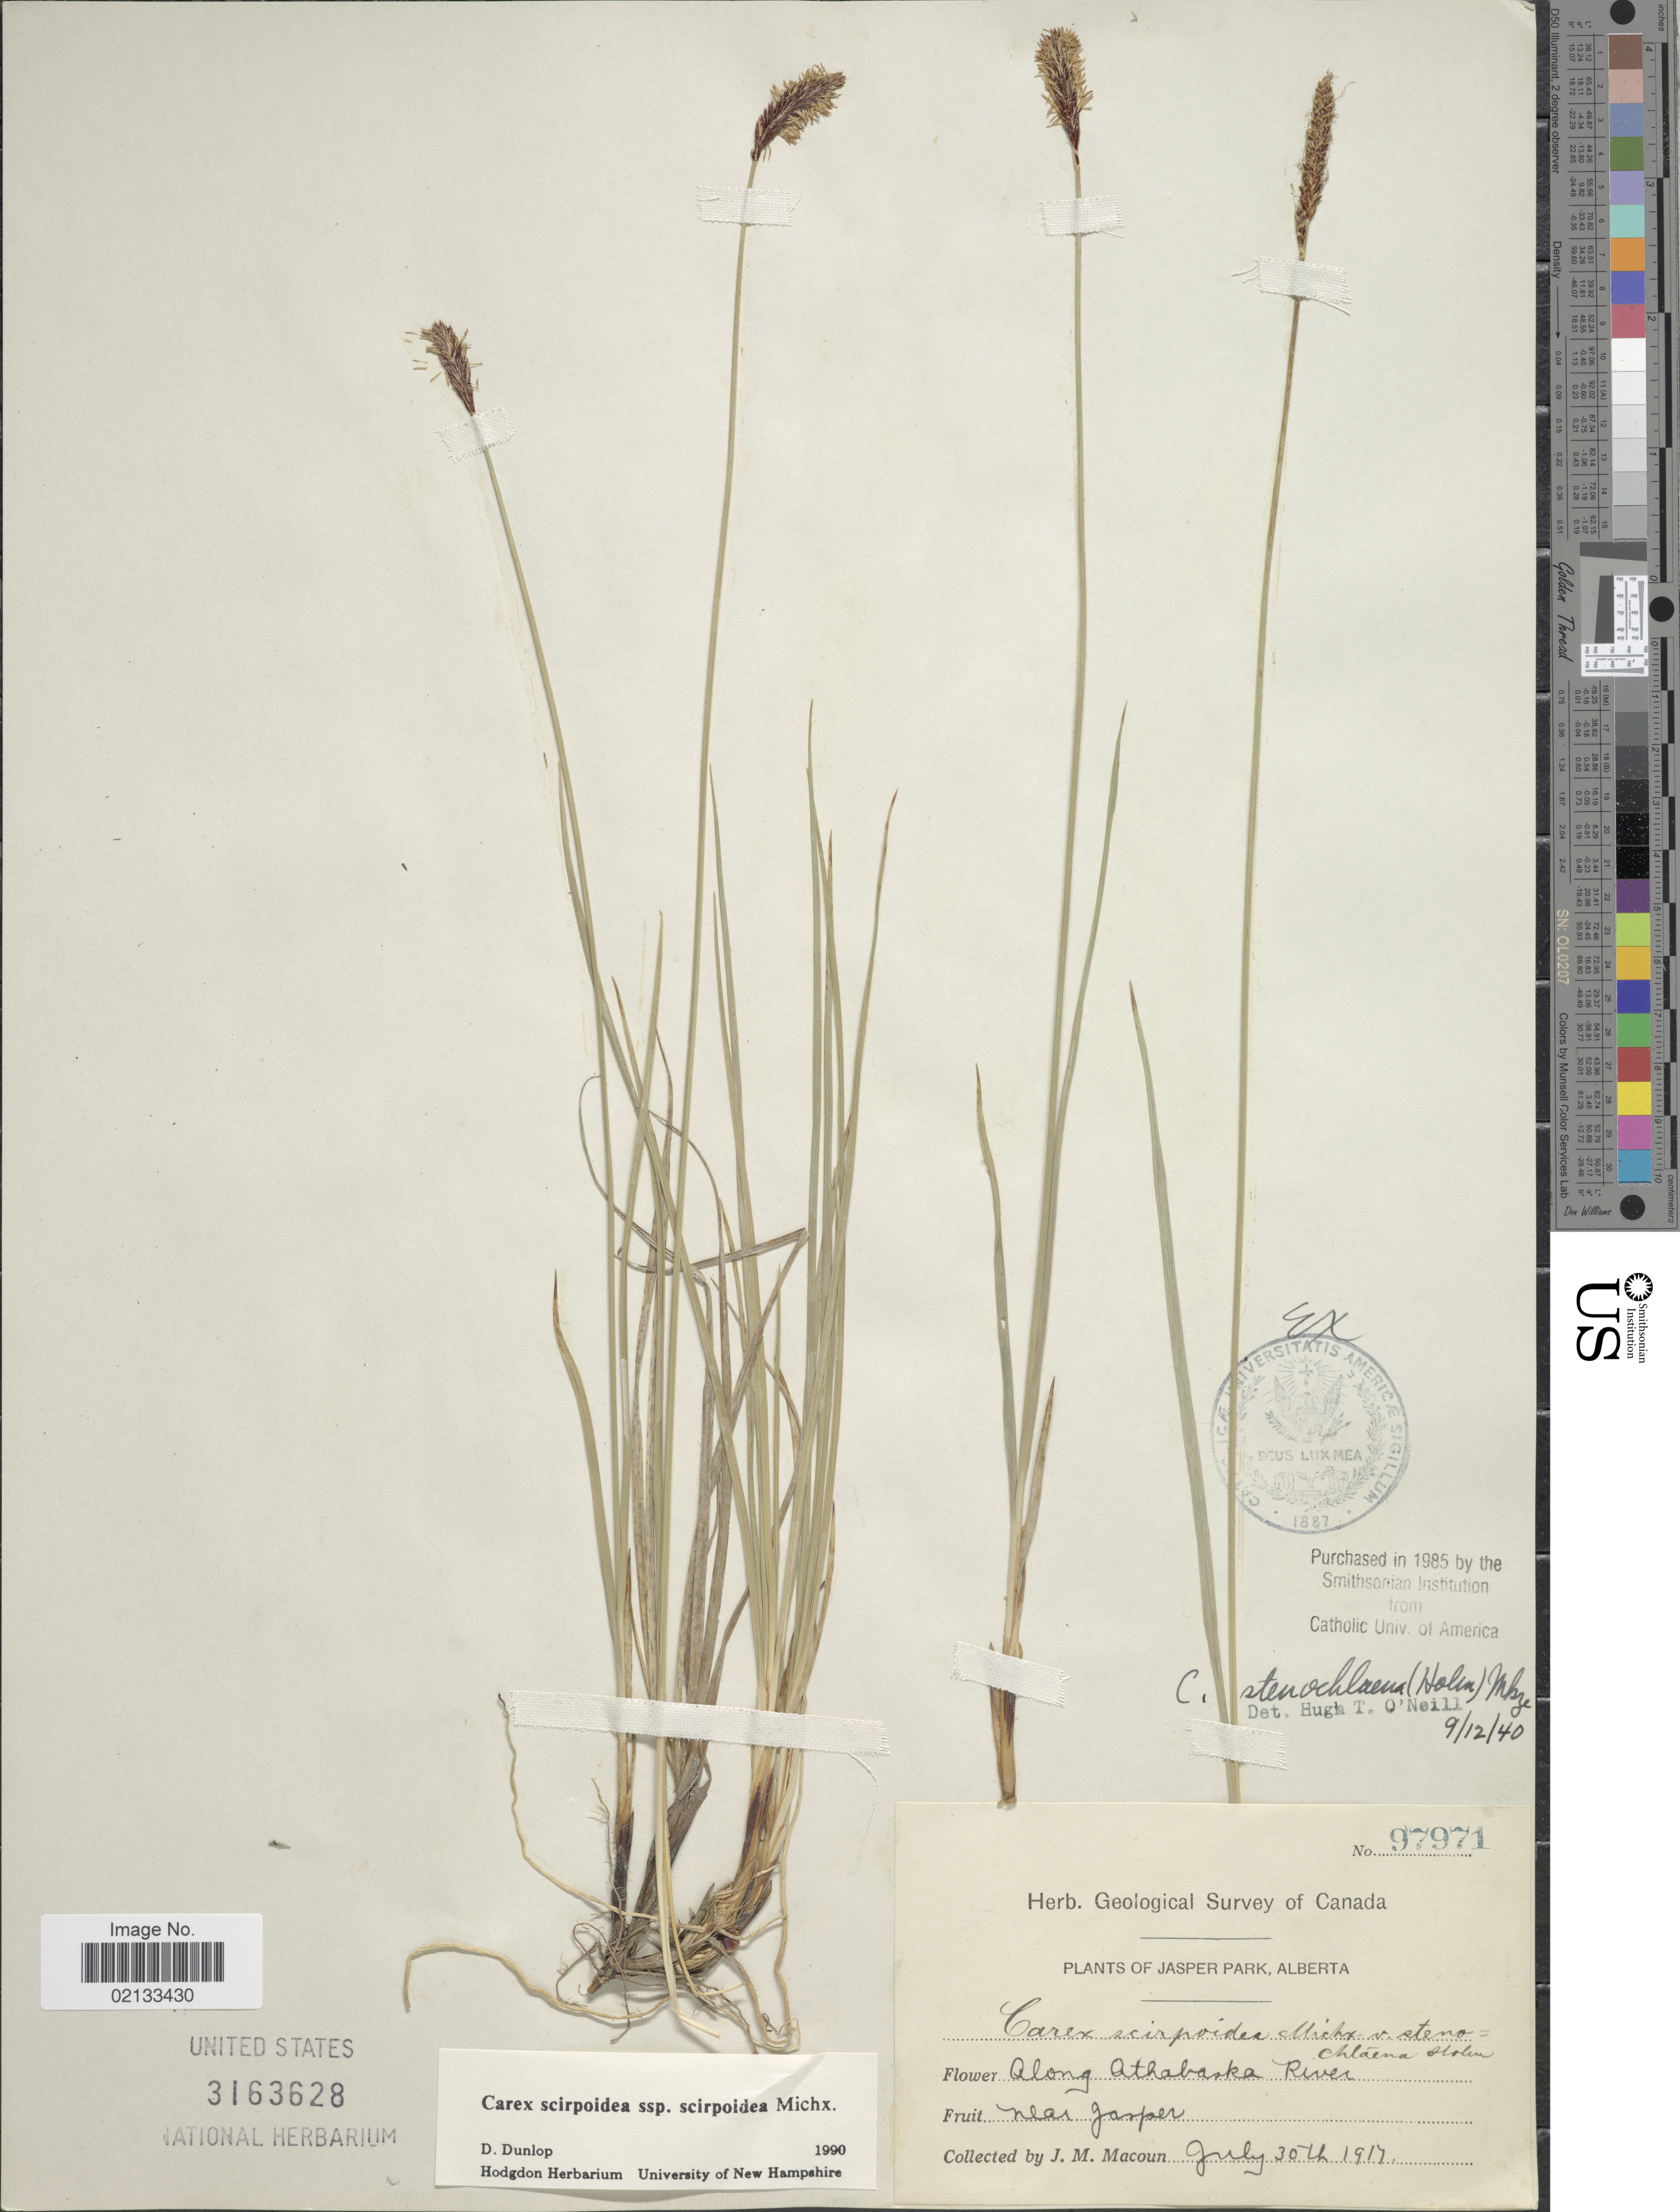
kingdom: Plantae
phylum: Tracheophyta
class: Liliopsida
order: Poales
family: Cyperaceae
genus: Carex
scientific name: Carex scirpoidea subsp. scirpoidea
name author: Michx.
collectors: J. M. Macoun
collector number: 97971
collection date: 1917-07-30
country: Canada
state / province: Alberta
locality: Jasper Park, Along Athabaska River, near Jasper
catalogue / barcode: US 3163628